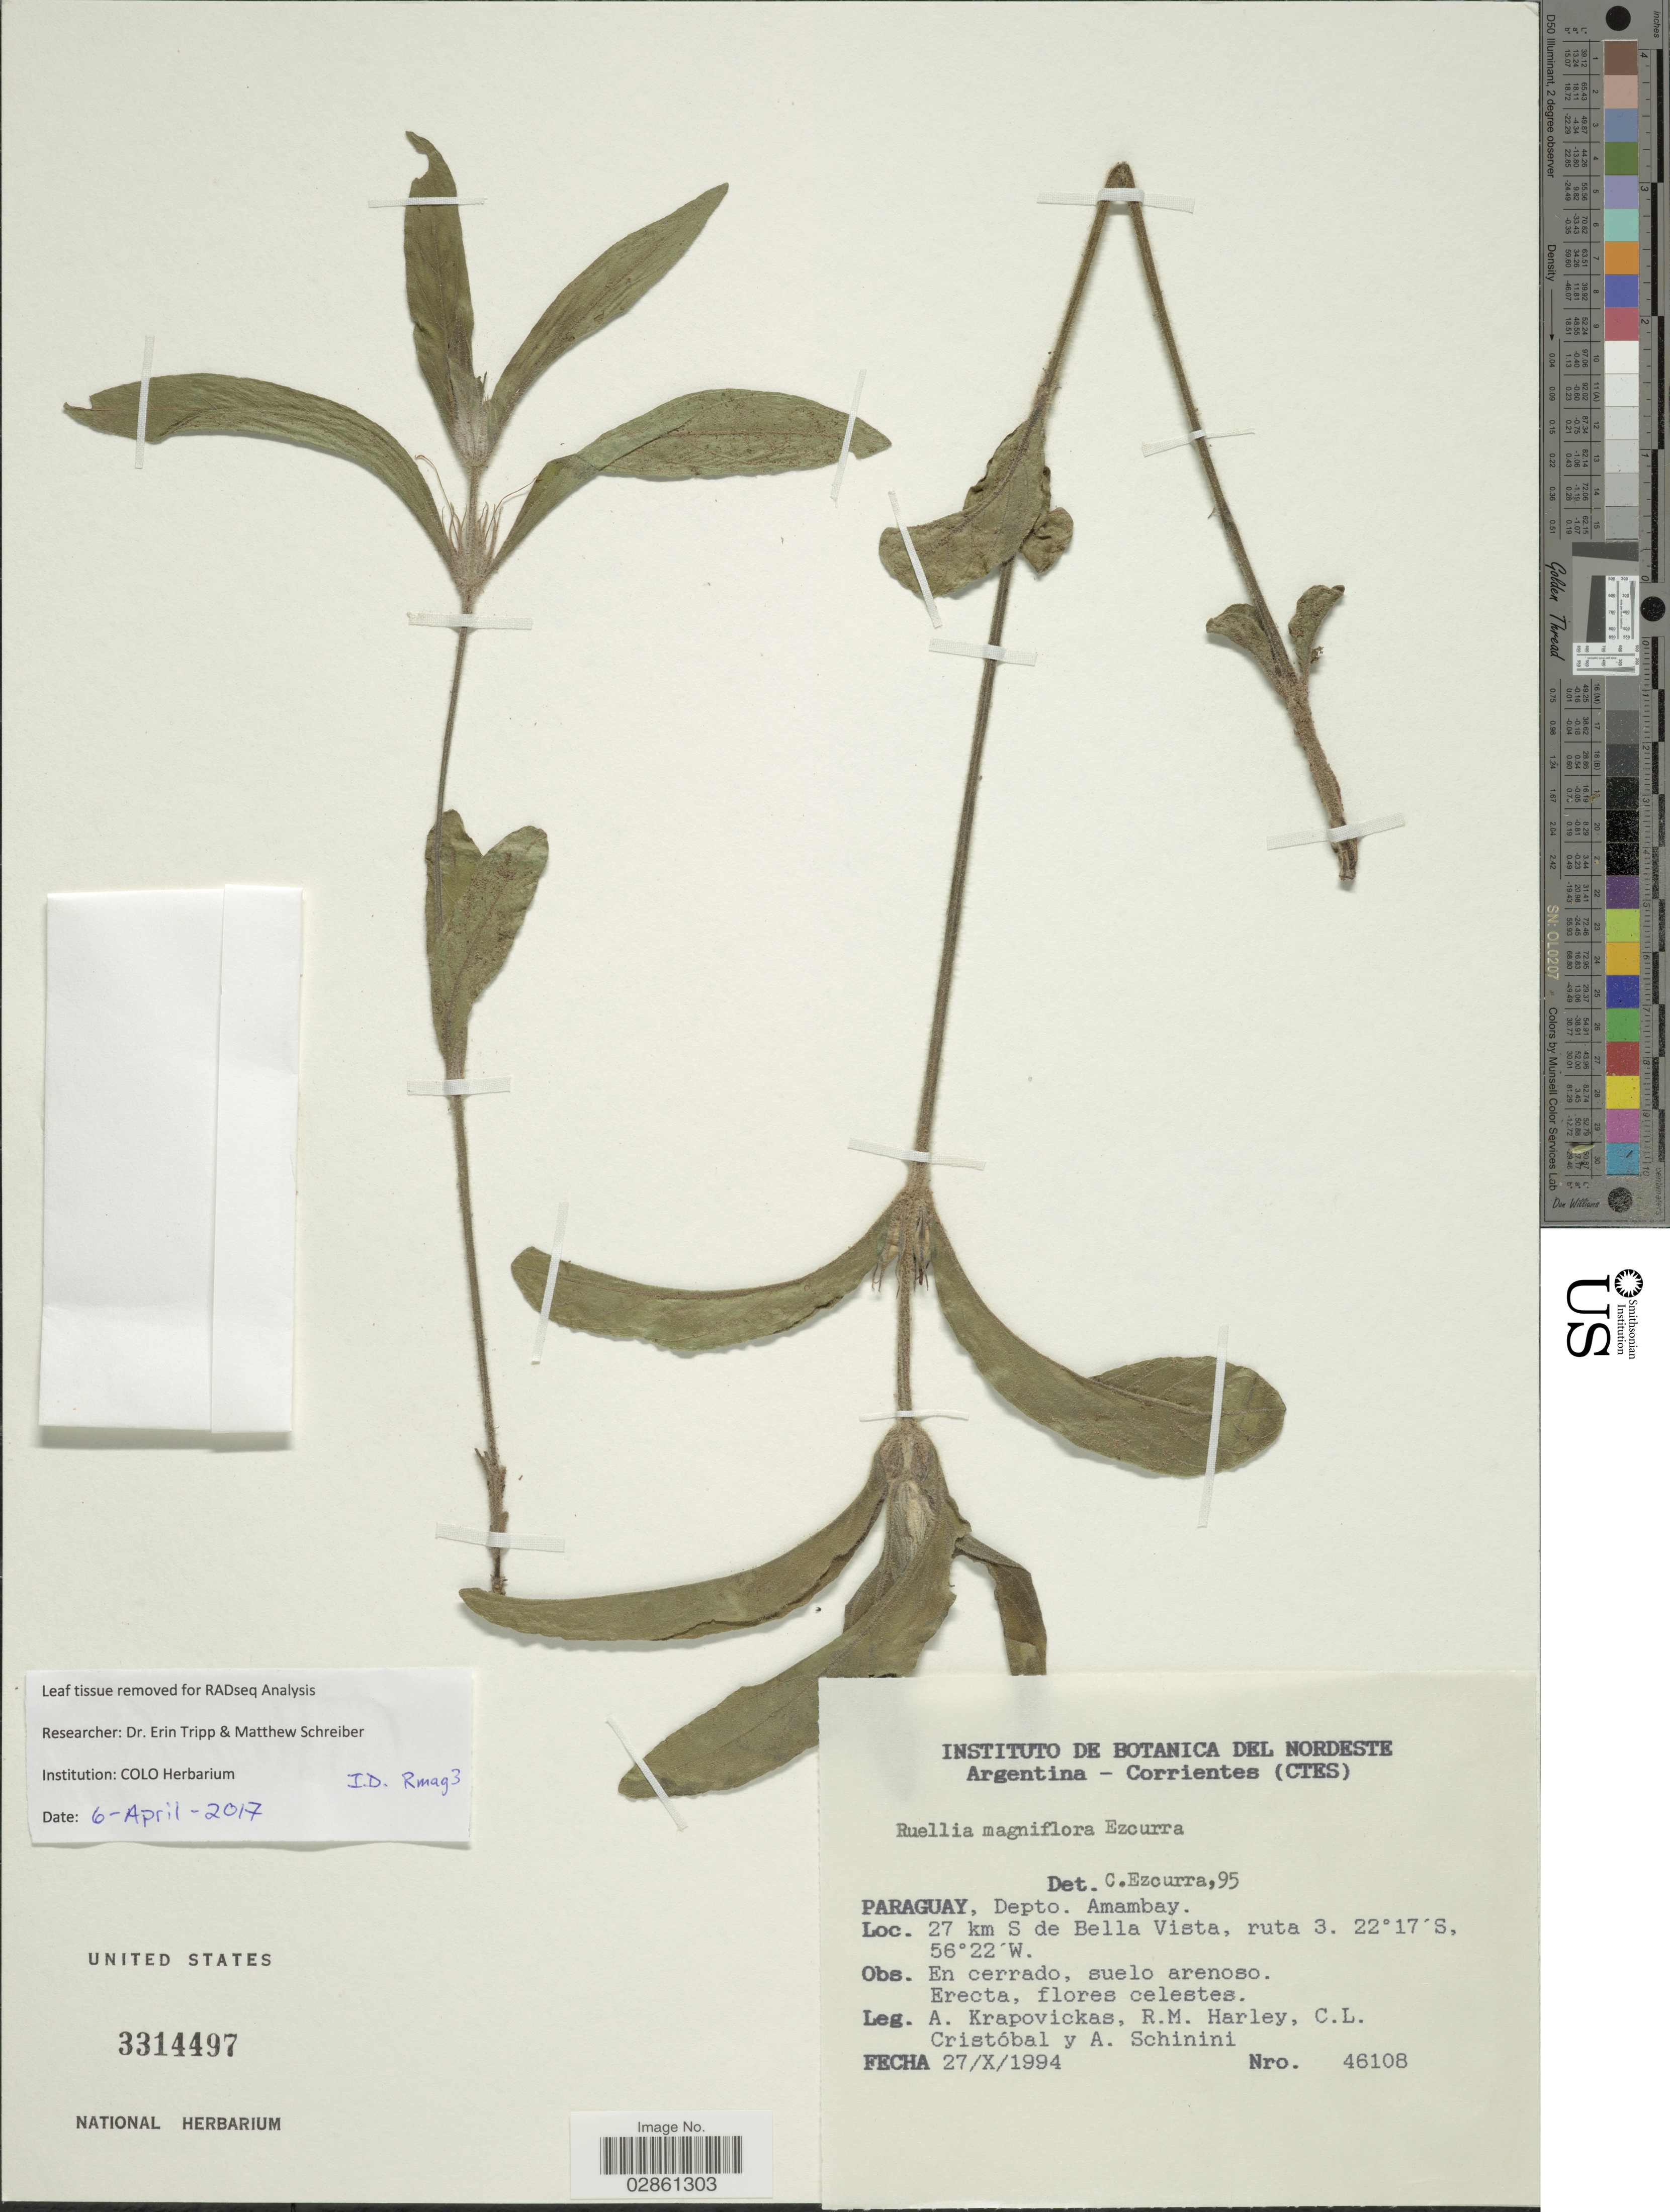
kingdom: Plantae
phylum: Tracheophyta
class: Magnoliopsida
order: Lamiales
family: Acanthaceae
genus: Ruellia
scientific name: Ruellia magniflora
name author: C. Ezcurra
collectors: A. Krapovickas, R. M. Harley, C. L. Cristóbal & A. Schinini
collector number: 46108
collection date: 1994-10-27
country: Paraguay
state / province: Amambay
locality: Depto. Amambay, 27 km S de Bella Vista, ruta 3.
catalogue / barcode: US 3314497